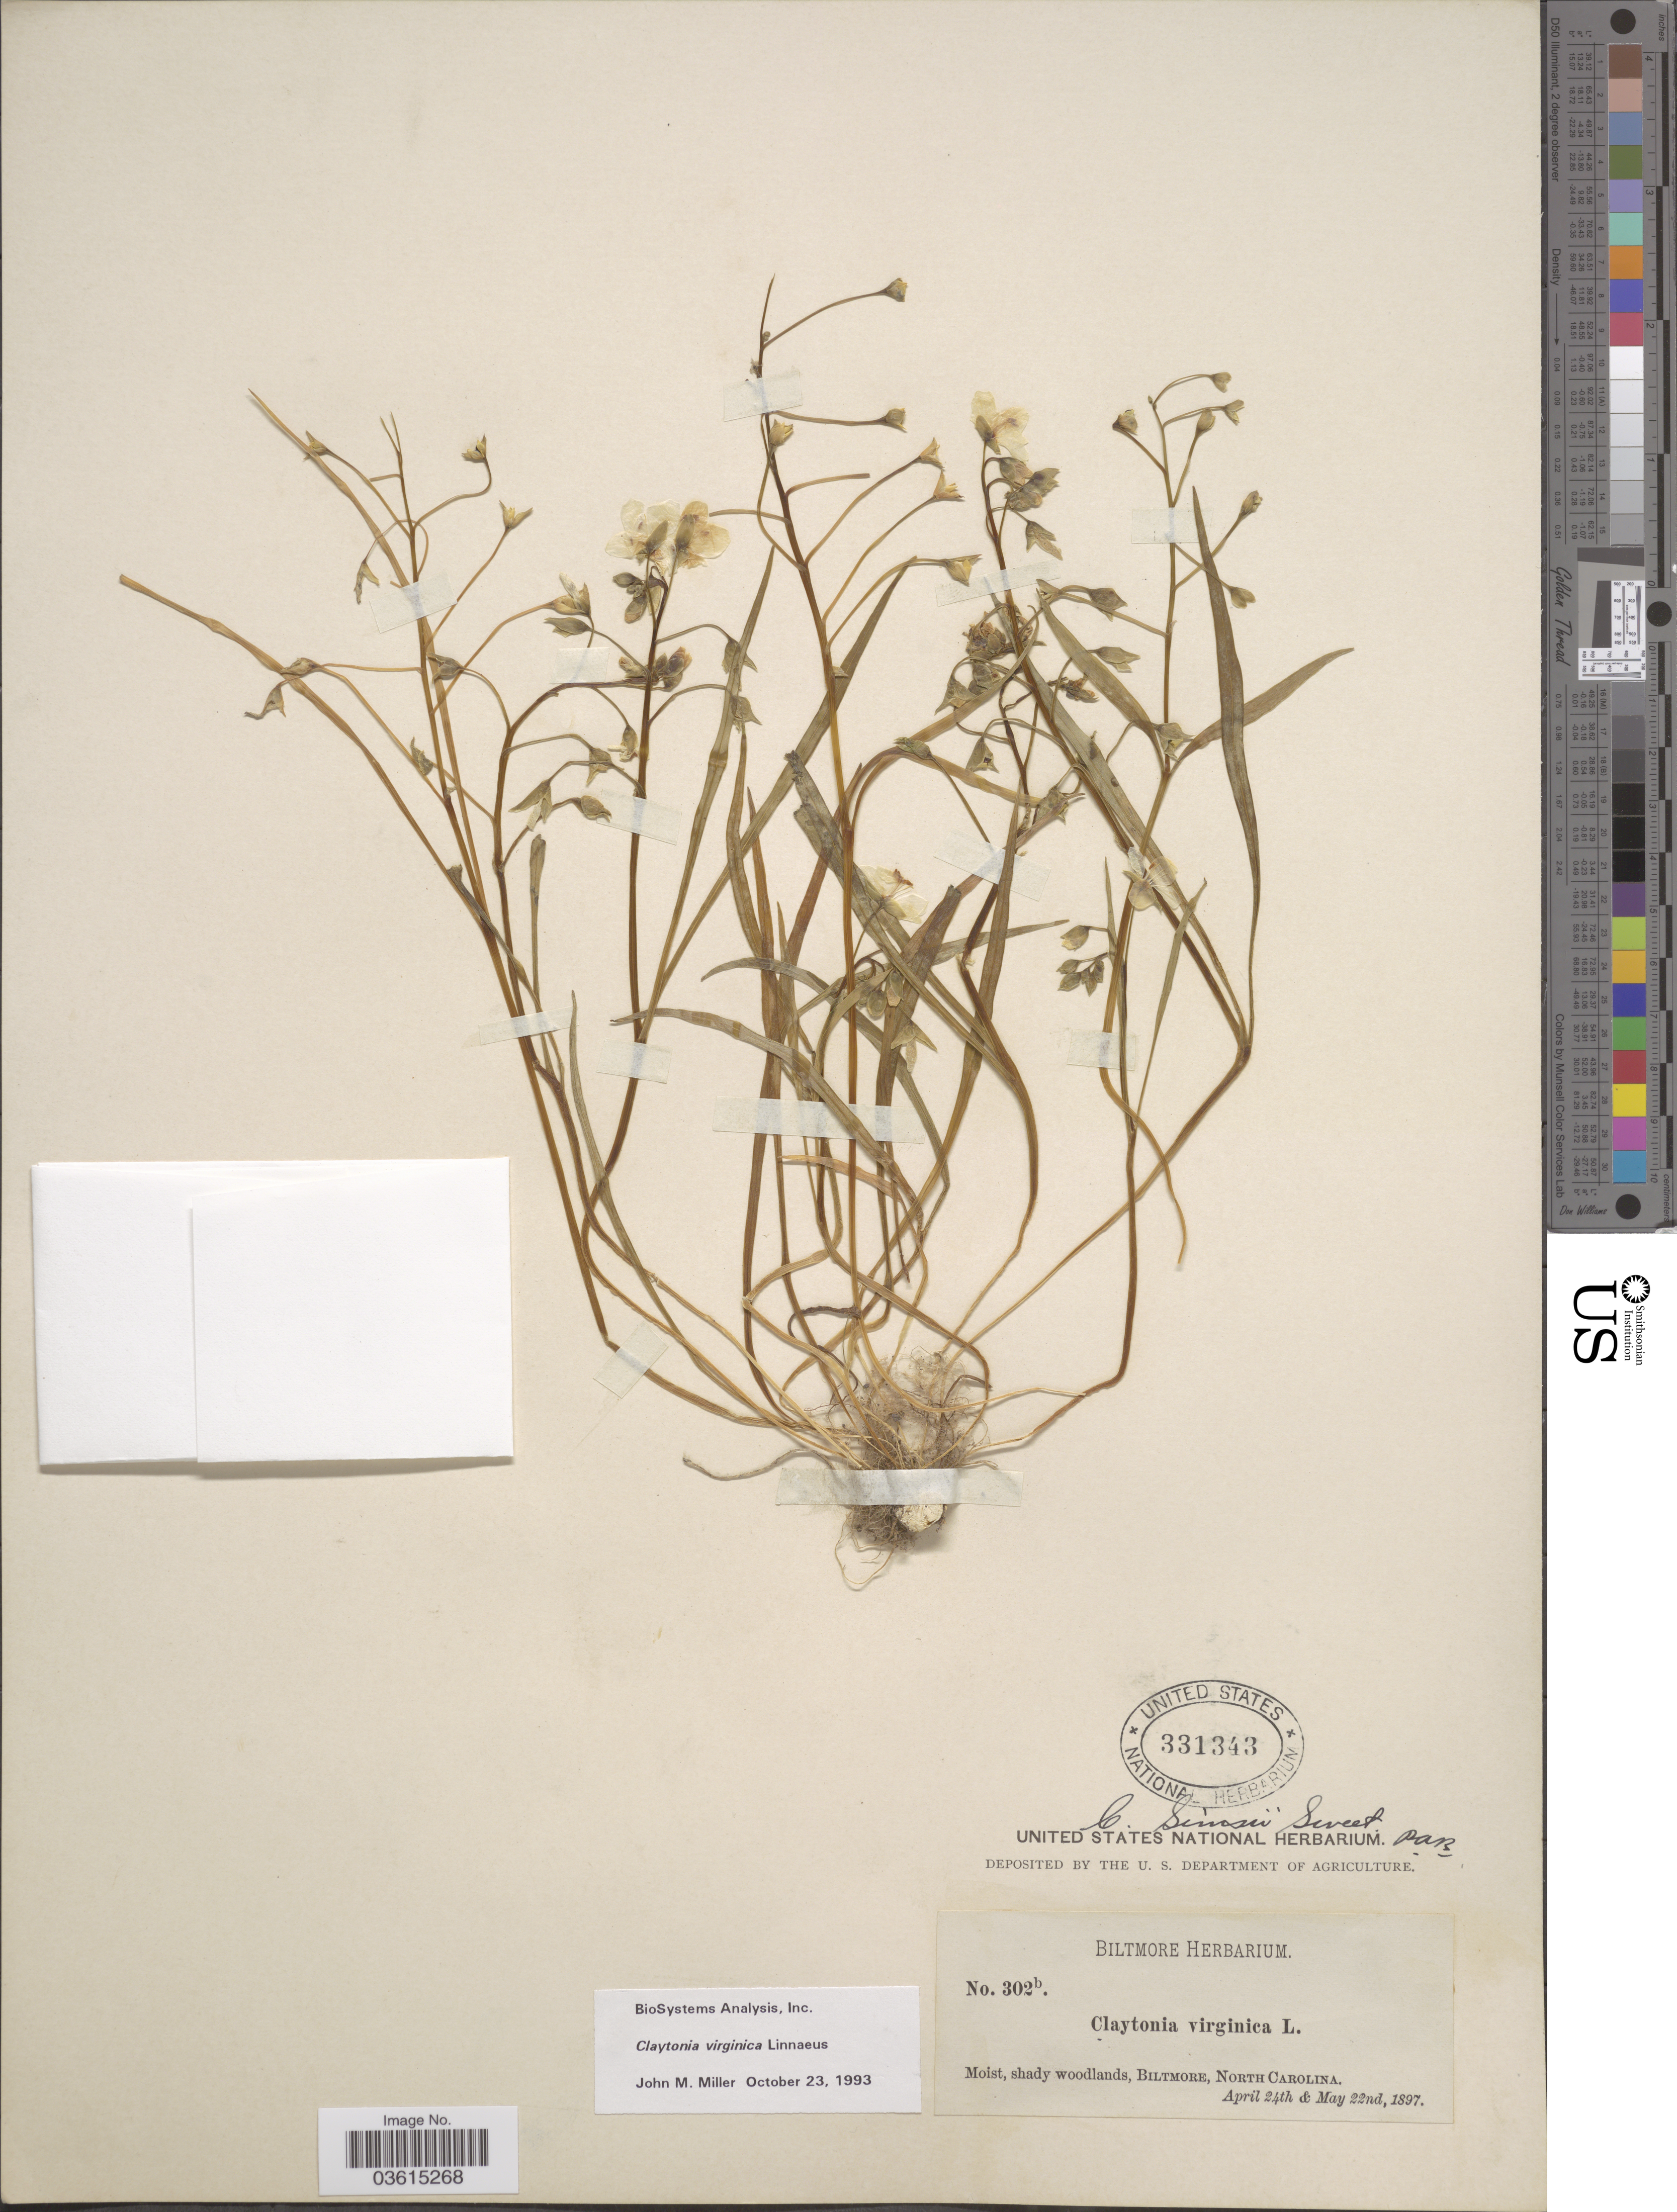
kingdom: Plantae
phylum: Tracheophyta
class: Magnoliopsida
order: Caryophyllales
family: Montiaceae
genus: Claytonia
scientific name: Claytonia virginica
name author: L.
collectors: ex herb. Biltmore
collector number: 302b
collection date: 1897-04-24/1897-05-22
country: United States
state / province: North Carolina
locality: Biltmore.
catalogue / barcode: US 331343